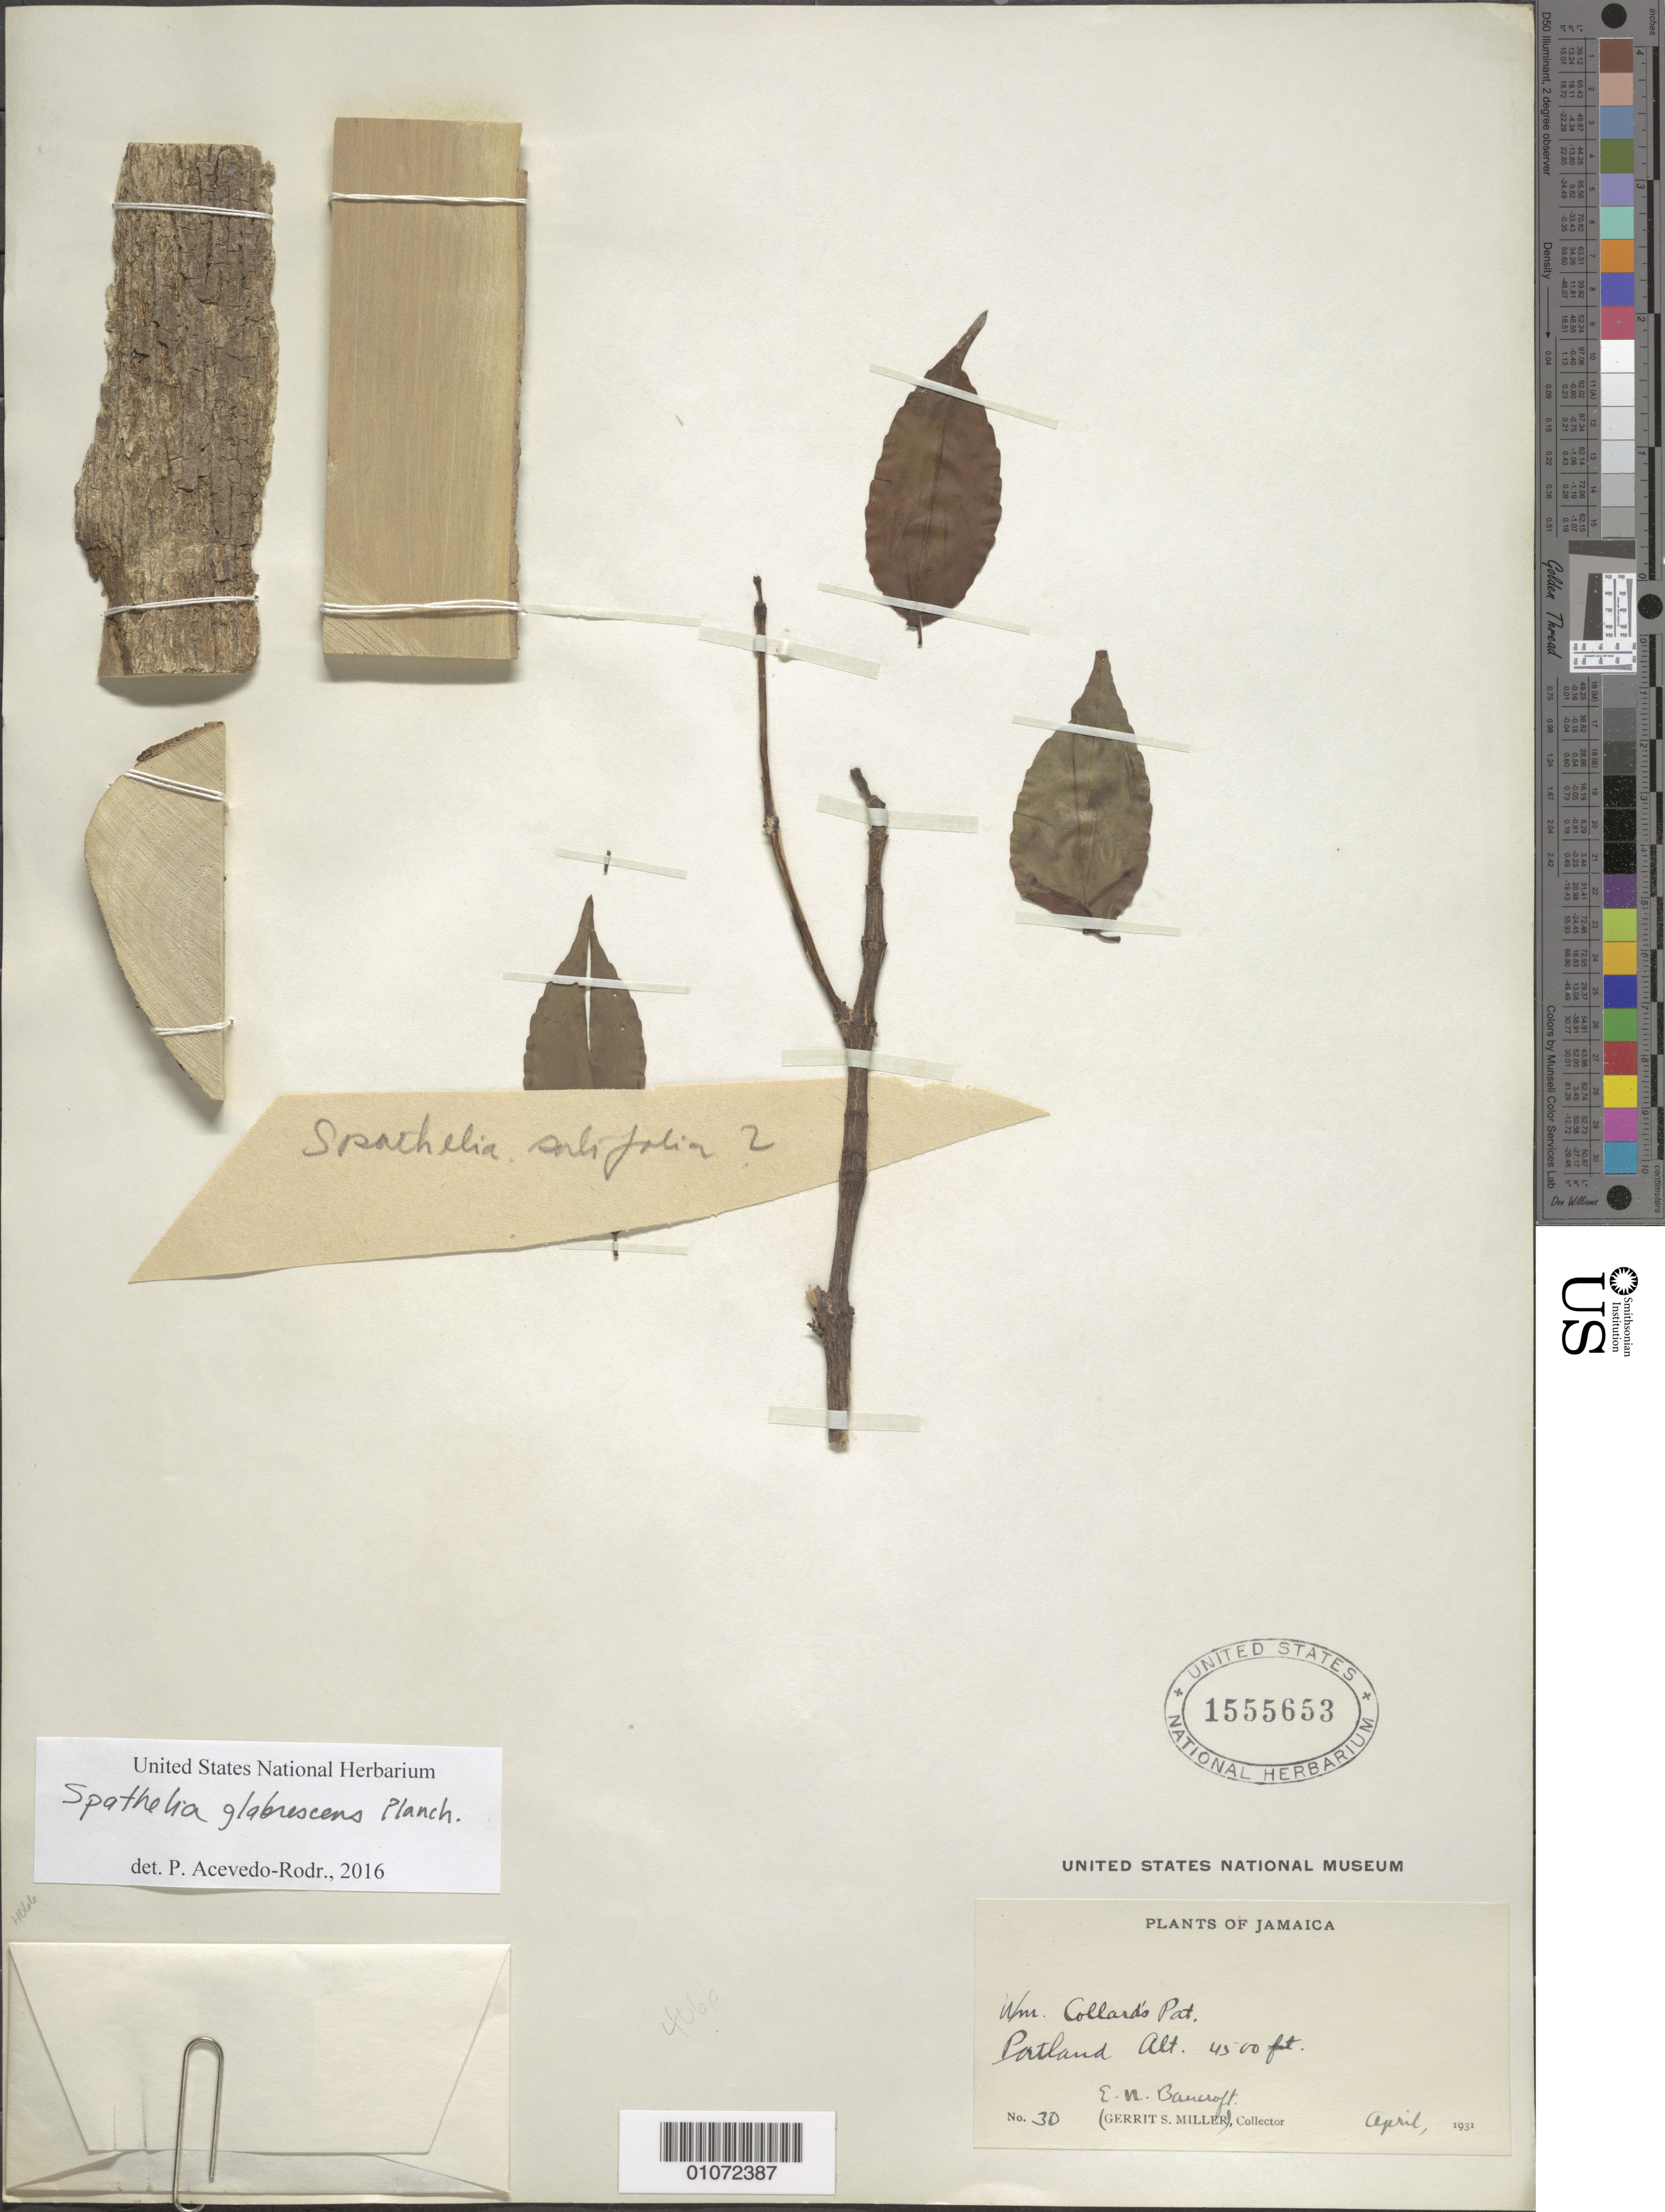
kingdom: Plantae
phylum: Tracheophyta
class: Magnoliopsida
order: Sapindales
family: Rutaceae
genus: Spathelia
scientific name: Spathelia glabrescens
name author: Planch.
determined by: Acevedo-Rodríguez, P., (BOT), Smithsonian Institution - National Museum of Natural History (UNITED STATES)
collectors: G. S. Miller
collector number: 30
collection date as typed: Apr 1931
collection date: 1931-04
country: Jamaica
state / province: Portland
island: Jamaica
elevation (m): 1372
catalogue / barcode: US 1555653